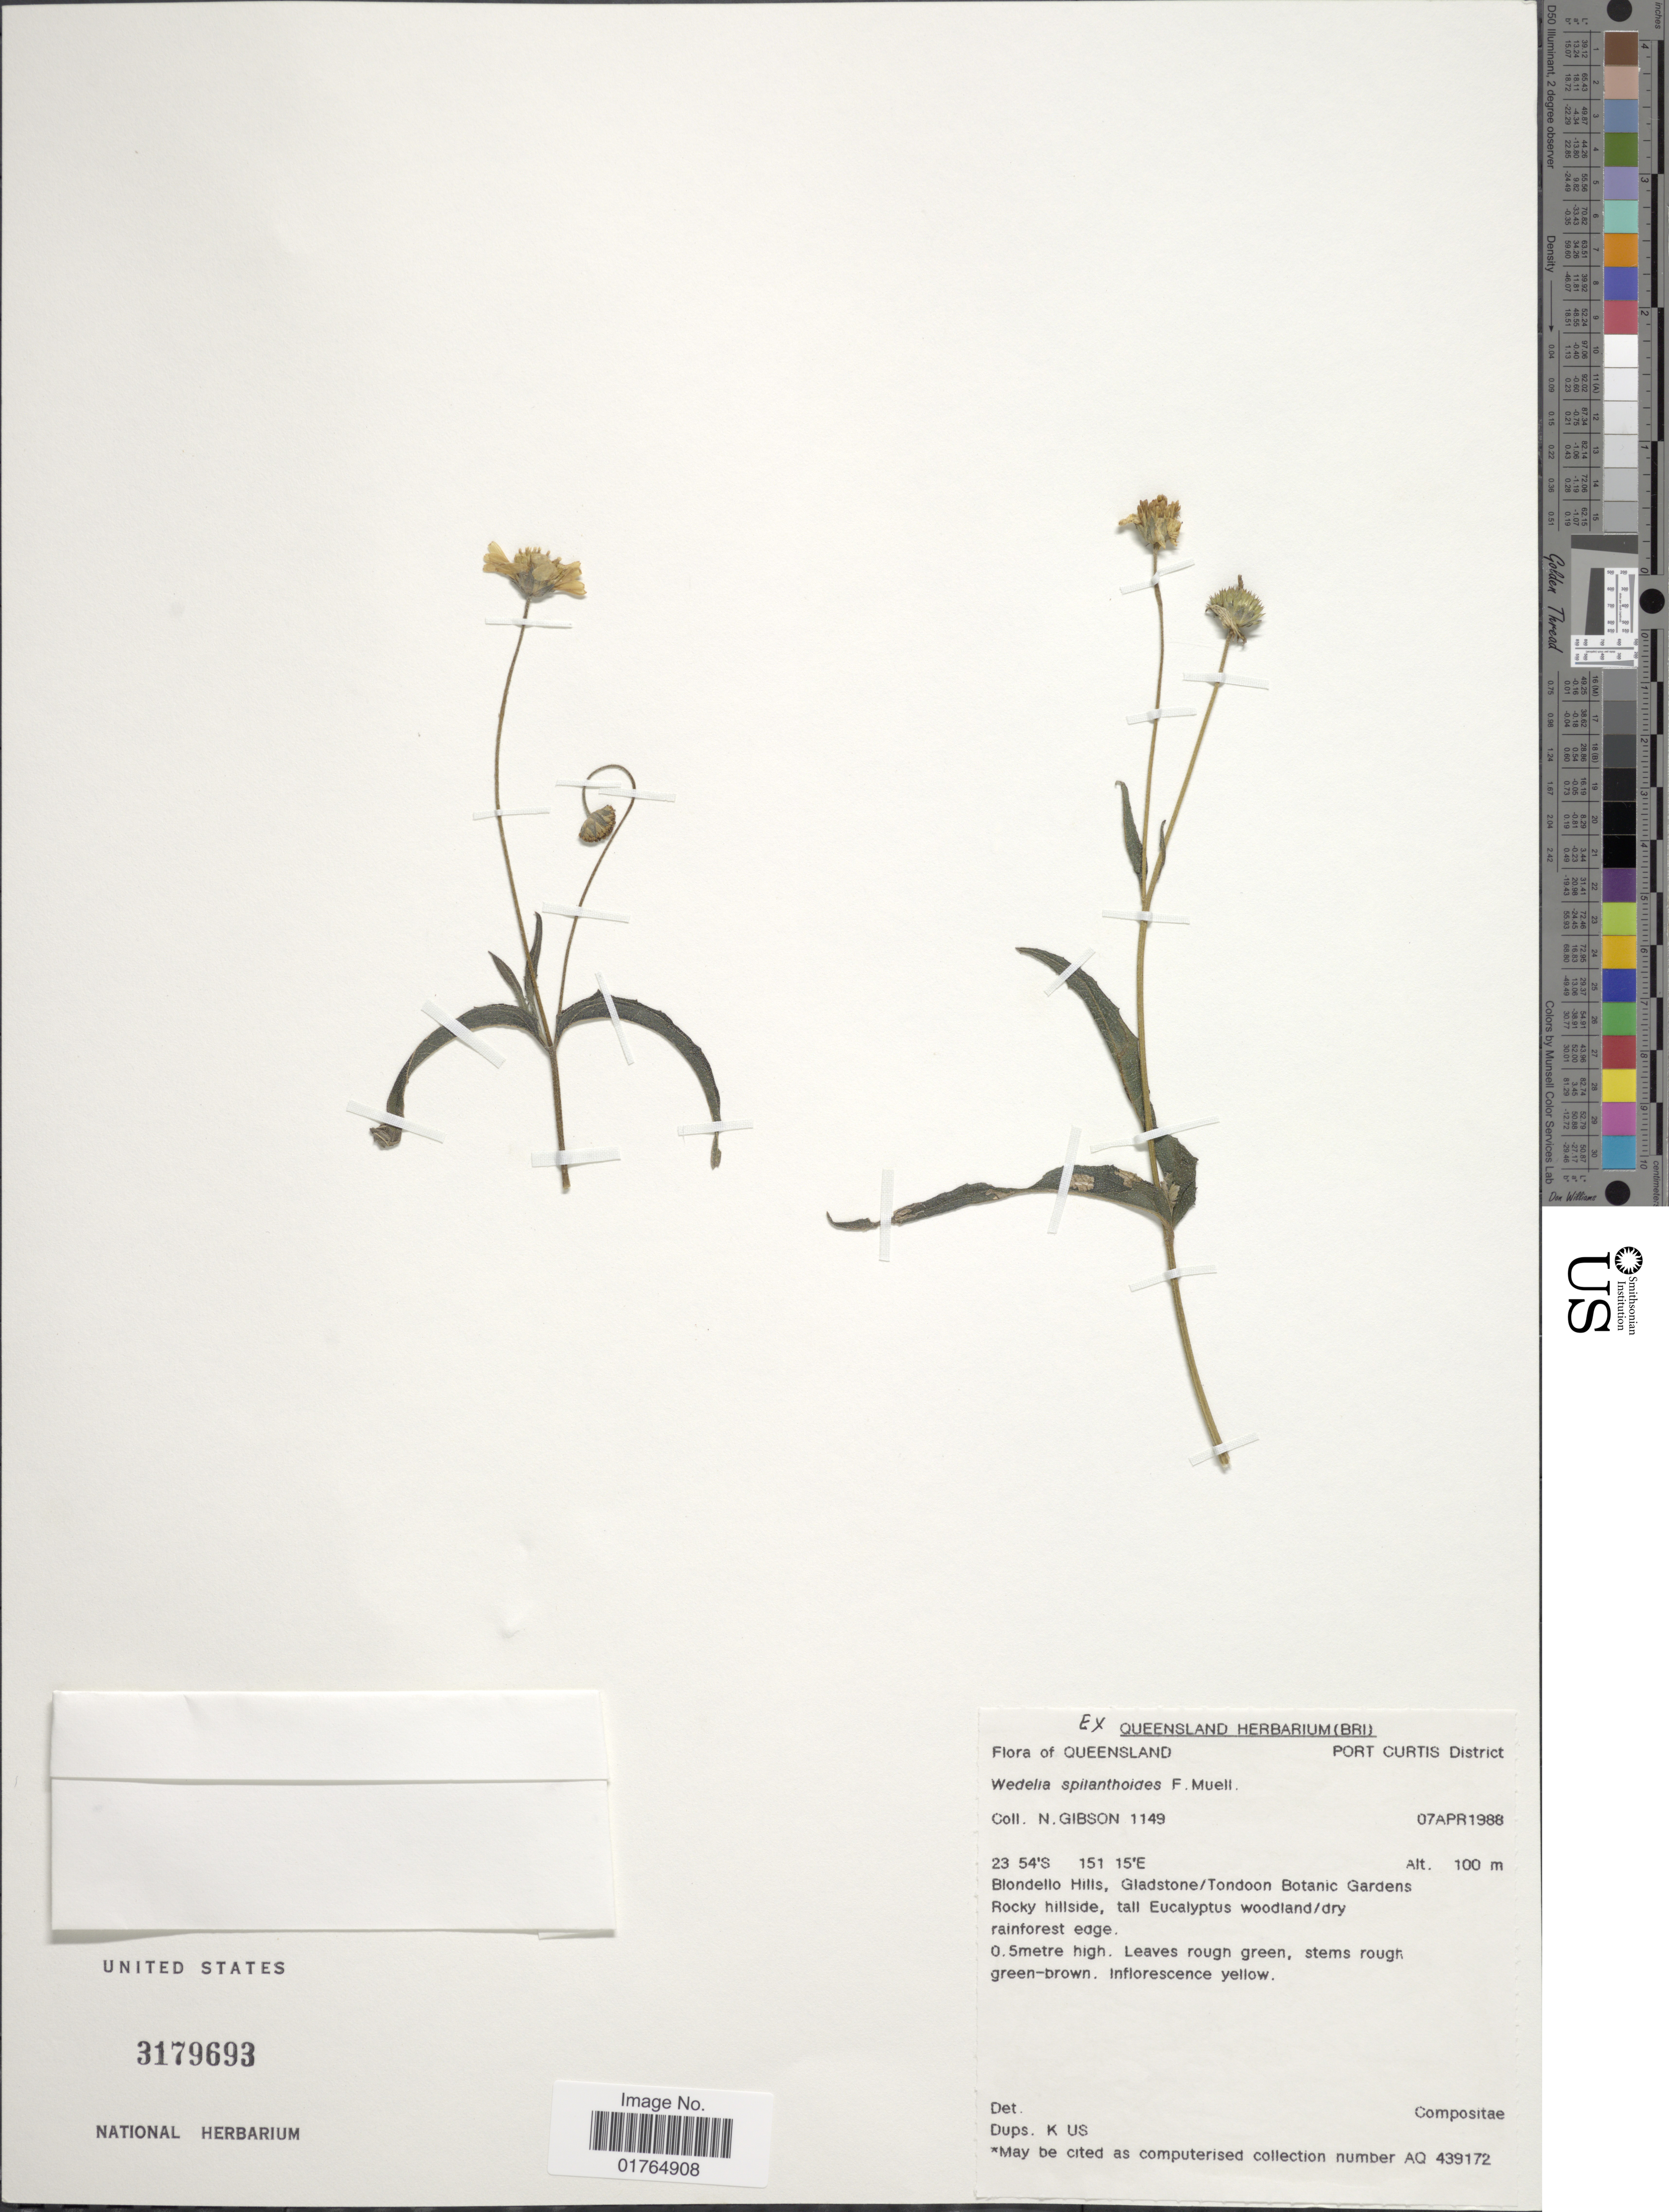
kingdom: Plantae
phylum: Tracheophyta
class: Magnoliopsida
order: Asterales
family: Asteraceae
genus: Wedelia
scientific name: Wedelia spilanthoides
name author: F. Muell.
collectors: N. Gibson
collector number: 1149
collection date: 1988-04-07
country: Australia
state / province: Queensland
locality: Port Curtis District, Blondello Hills, Gladstone-Tondoon Botanic Gardens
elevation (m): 100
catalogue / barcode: US 3179693